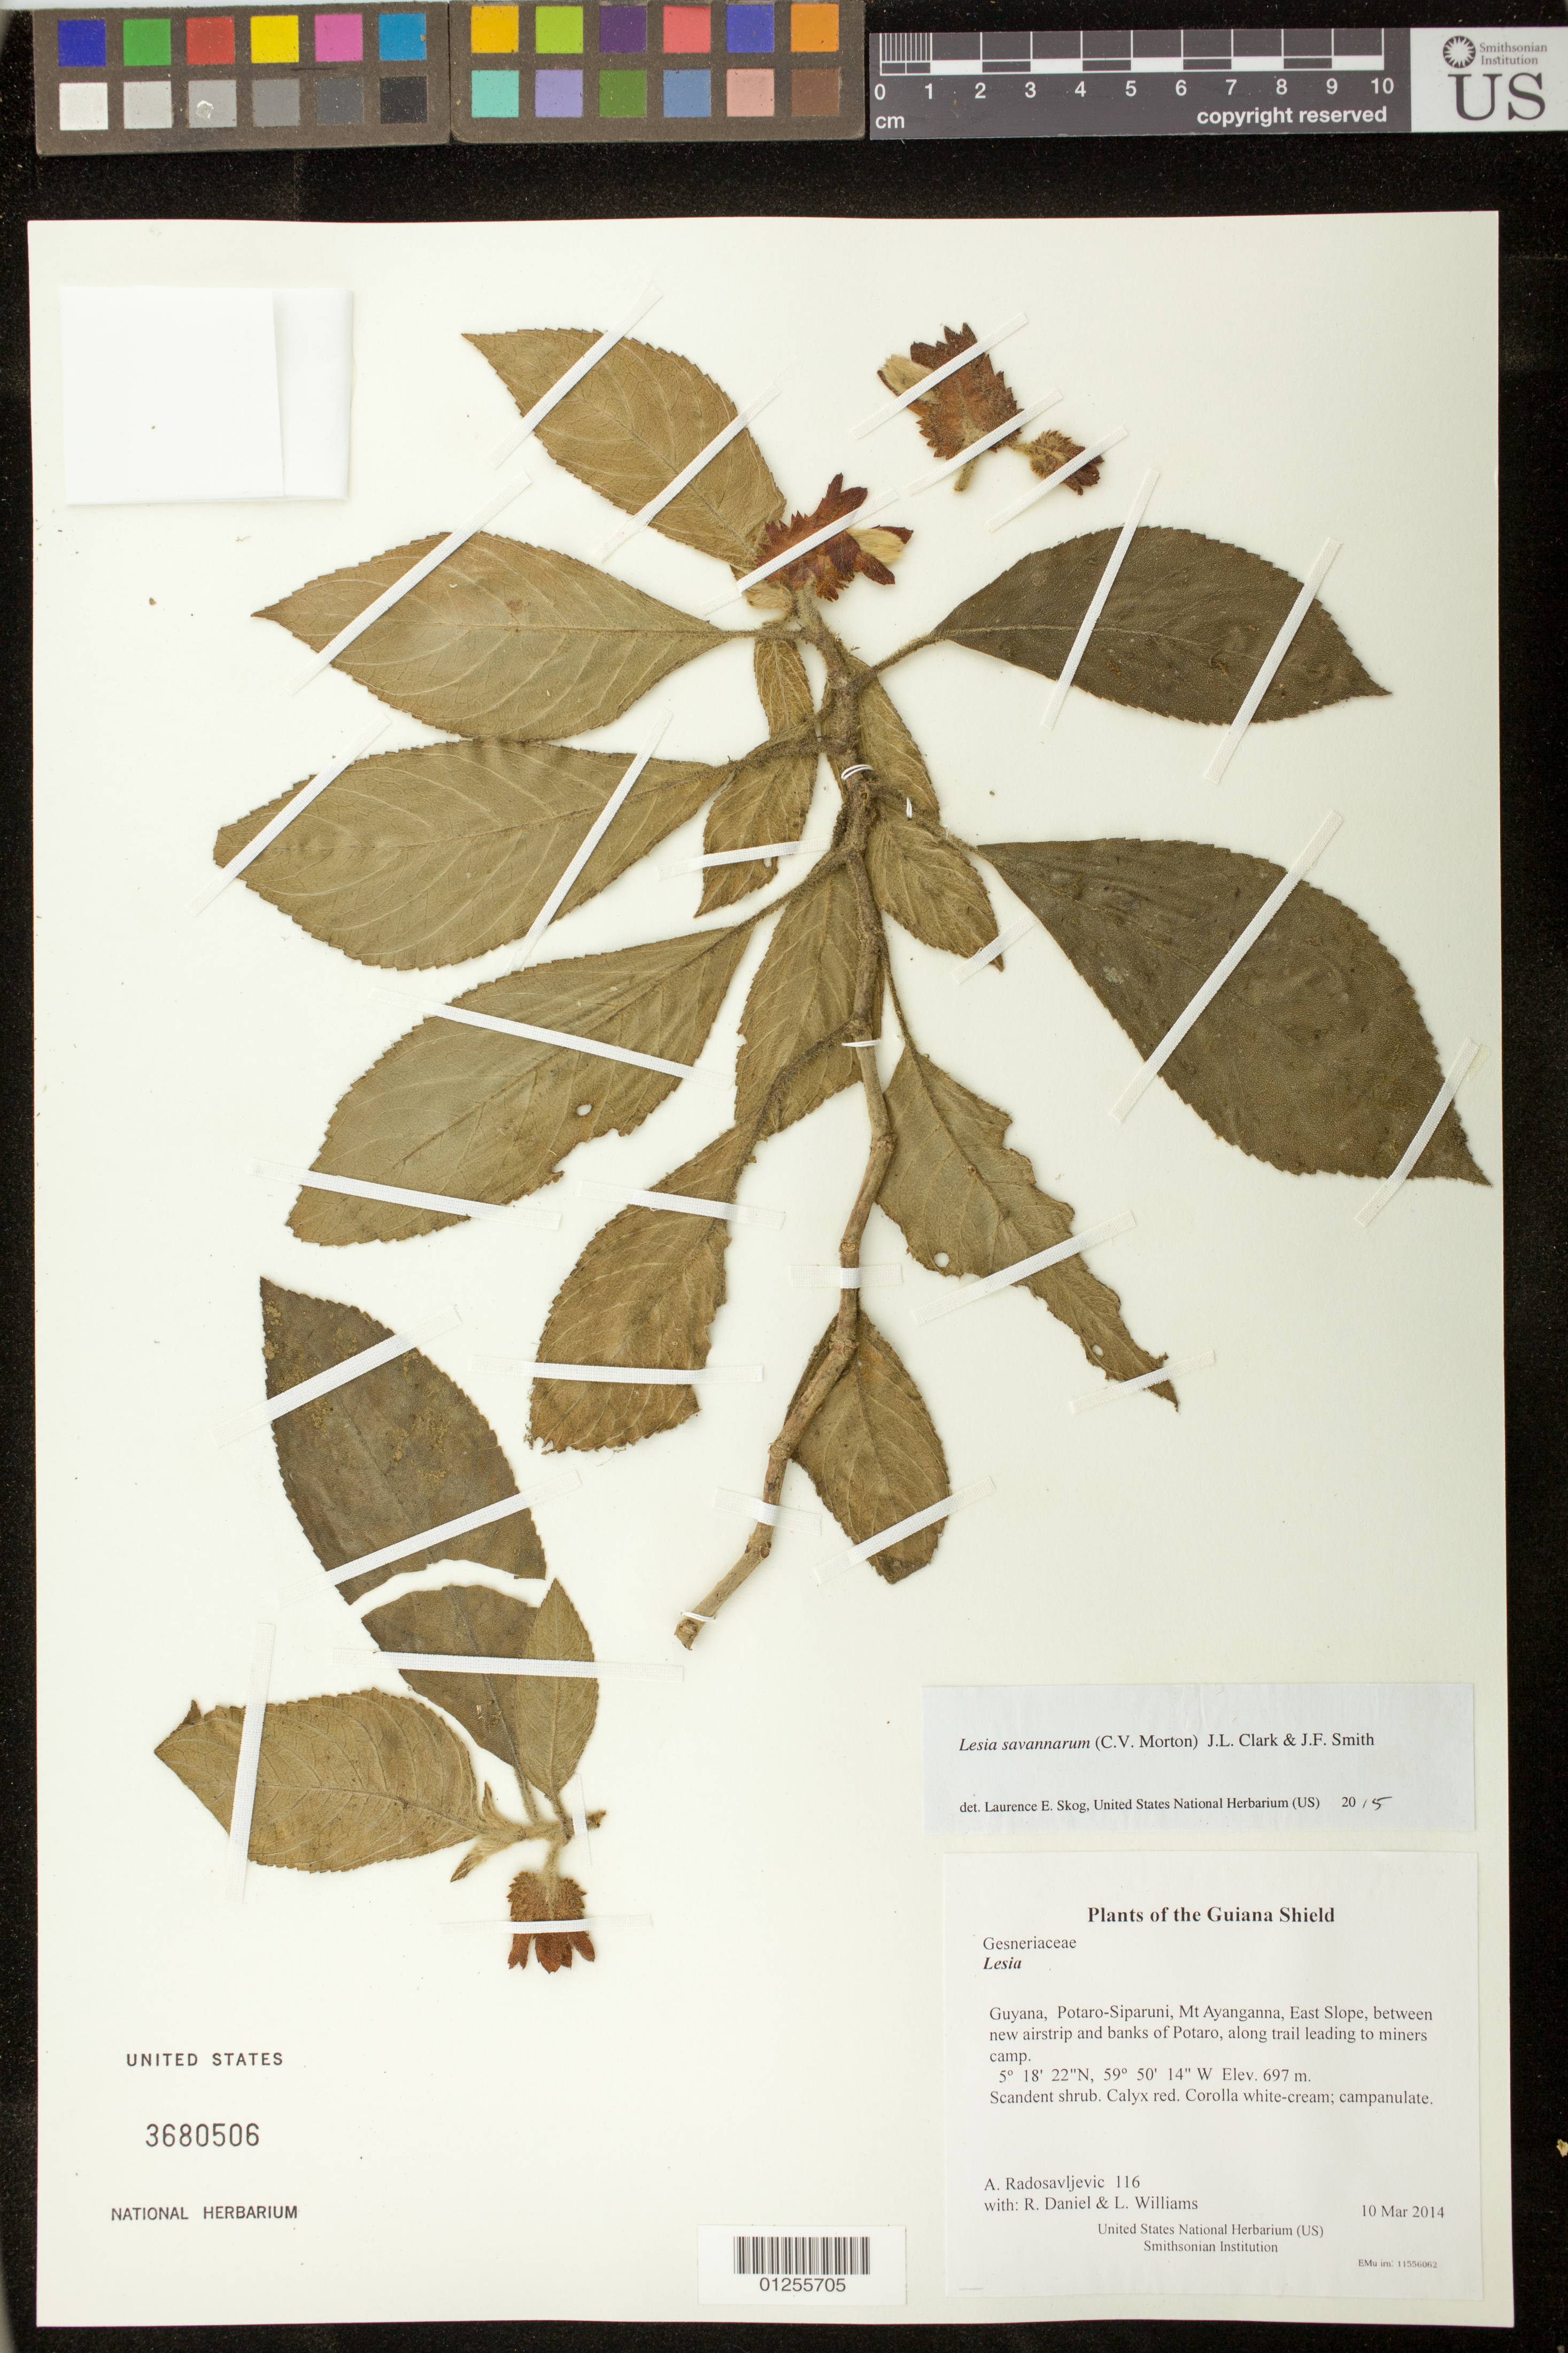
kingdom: Plantae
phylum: Tracheophyta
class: Magnoliopsida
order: Lamiales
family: Gesneriaceae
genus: Lesia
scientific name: Lesia savannarum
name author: (C.V. Morton) J.L. Clark & J.F. Sm.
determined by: Skog, Laurence E.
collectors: A. Radosavljevic, R. Daniel & L. Williams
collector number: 116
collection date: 2014-03-10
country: Guyana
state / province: Potaro-Siparuni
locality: Mt Ayanganna, East Slope, between new airstrip and banks of Potaro, along trail leading to miners camp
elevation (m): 697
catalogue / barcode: US 3680506